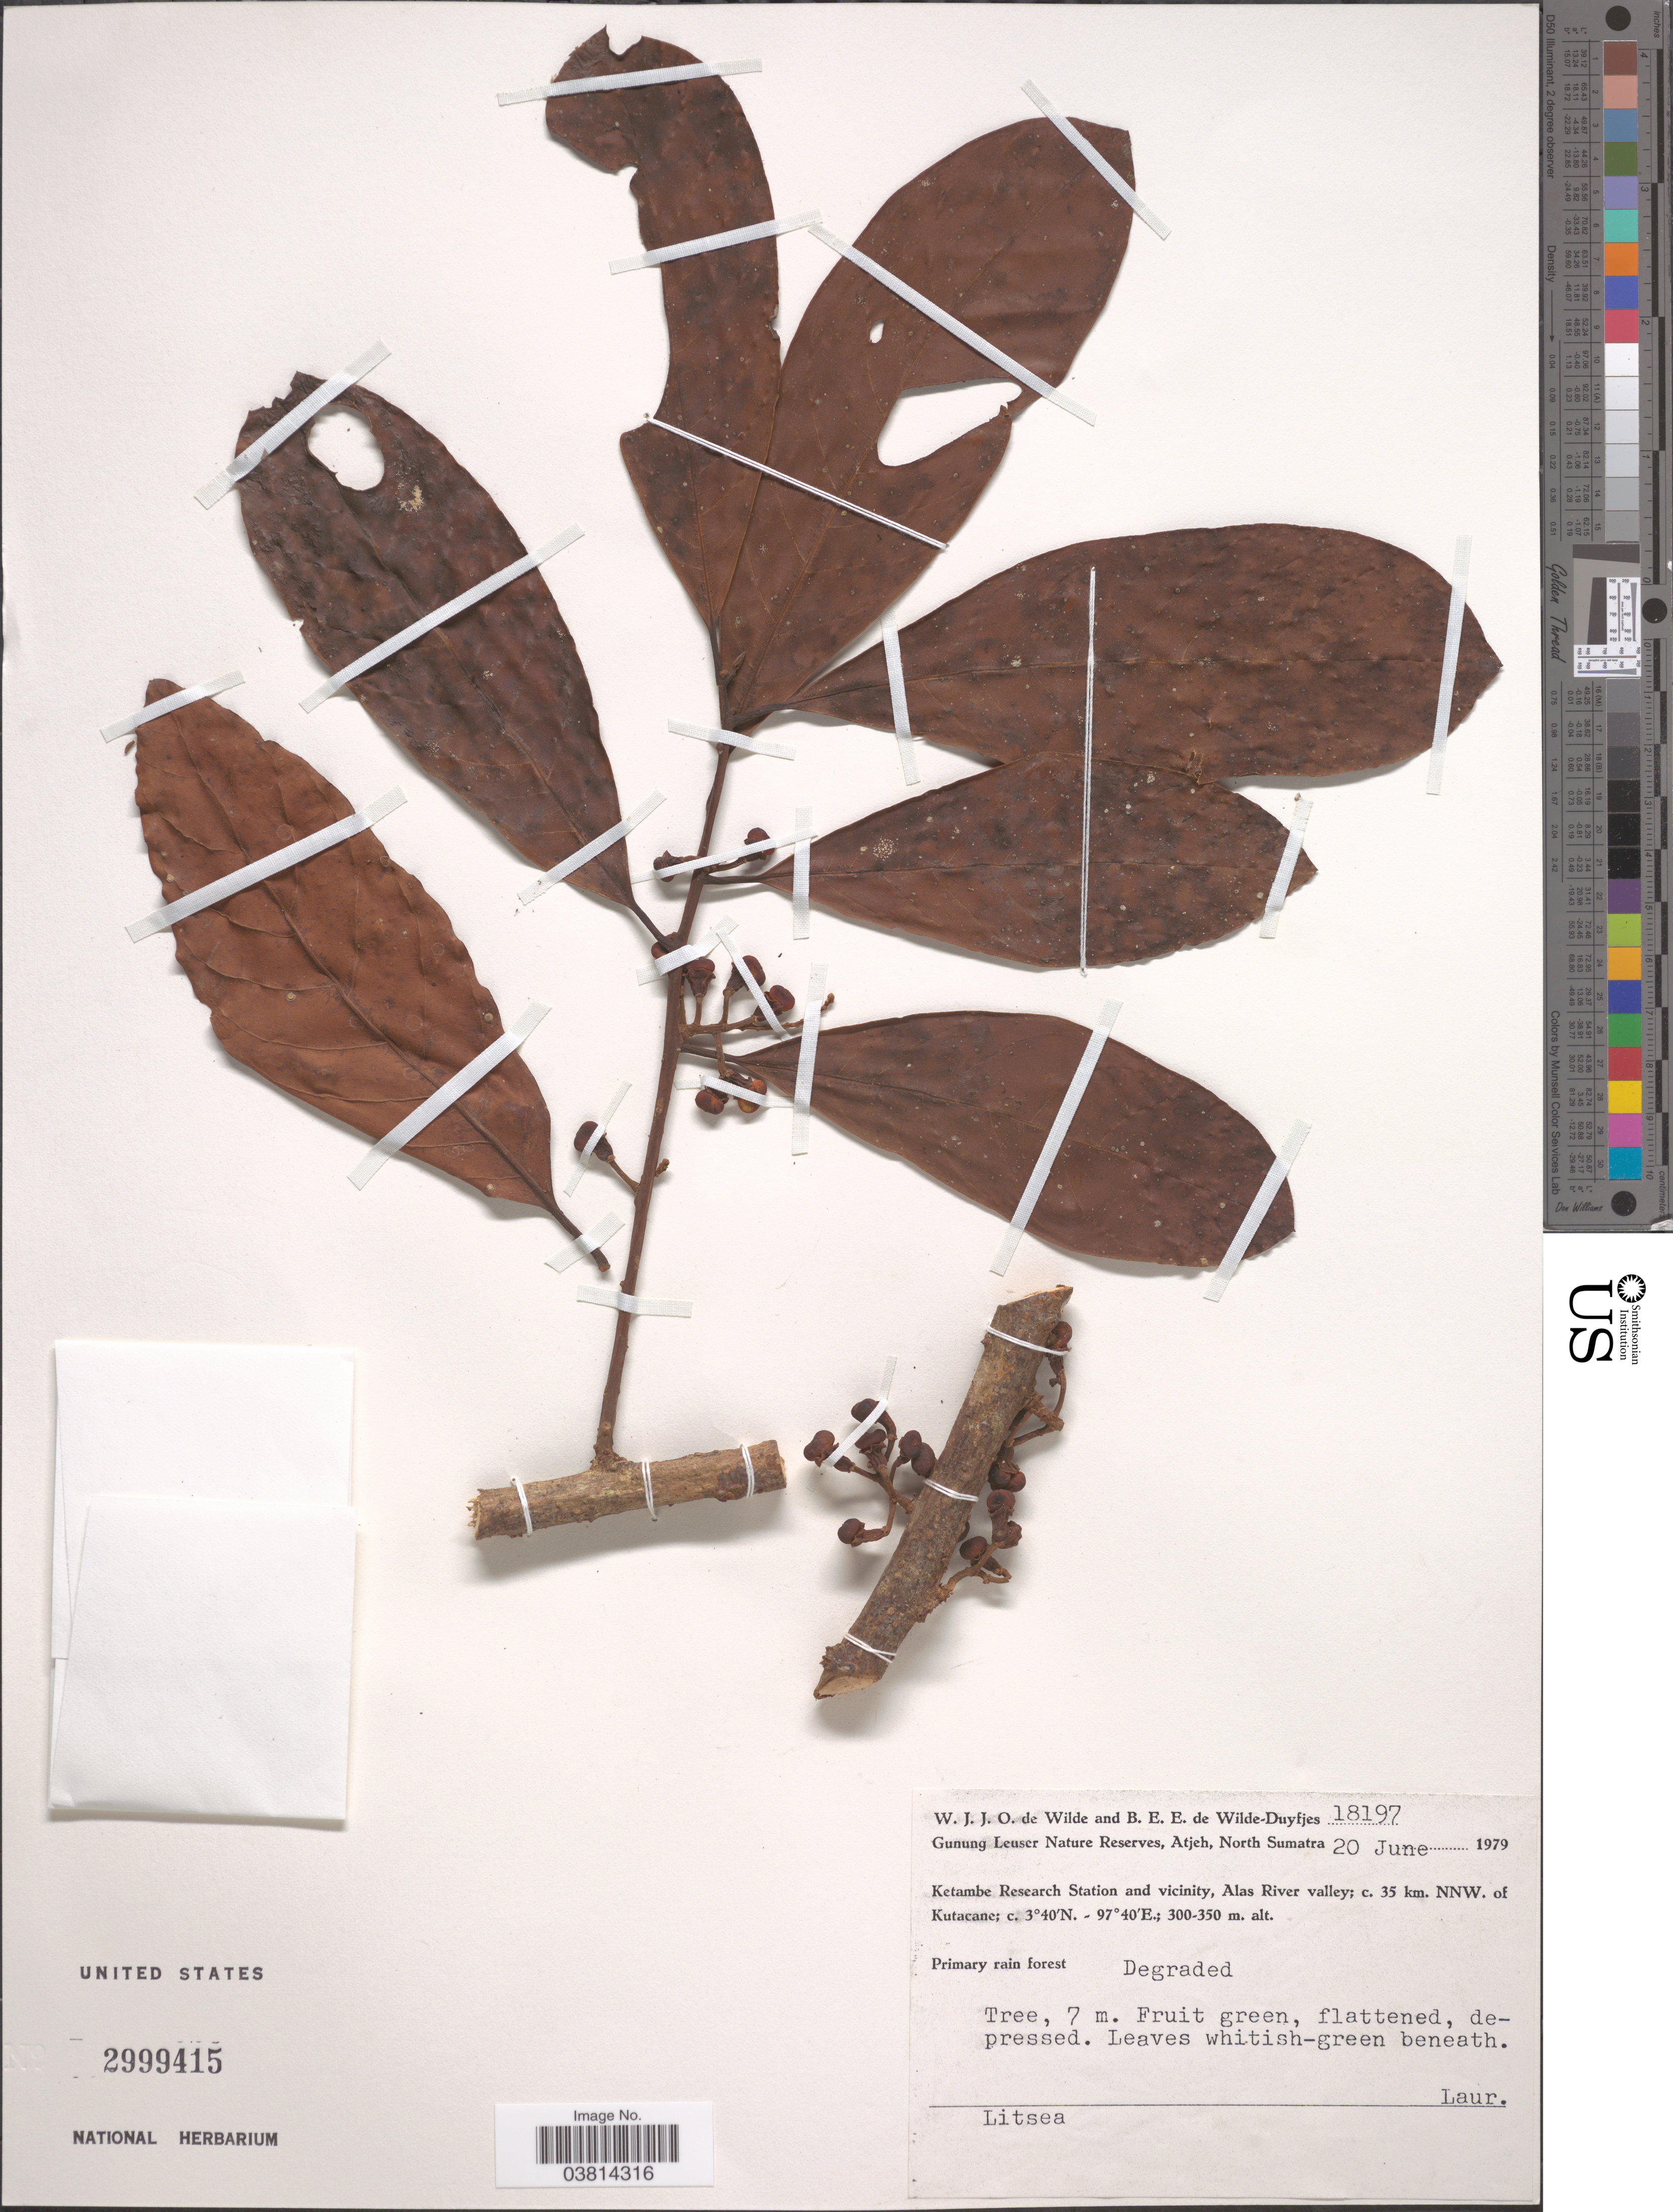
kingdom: Plantae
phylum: Tracheophyta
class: Magnoliopsida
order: Laurales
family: Lauraceae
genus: Litsea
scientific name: Litsea sp.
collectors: W. J. de Wilde & B. E. de Wilde-Duyfjes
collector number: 18197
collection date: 1979-06-20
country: Indonesia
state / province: Sumatra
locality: Gunung Leuser Nature Reserve, Atjeh, North Sumatra. Ketambe Research Station and vicinity, Alas River valley; c. 35 km NNW. of Kutacane.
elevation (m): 300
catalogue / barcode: US 2999415